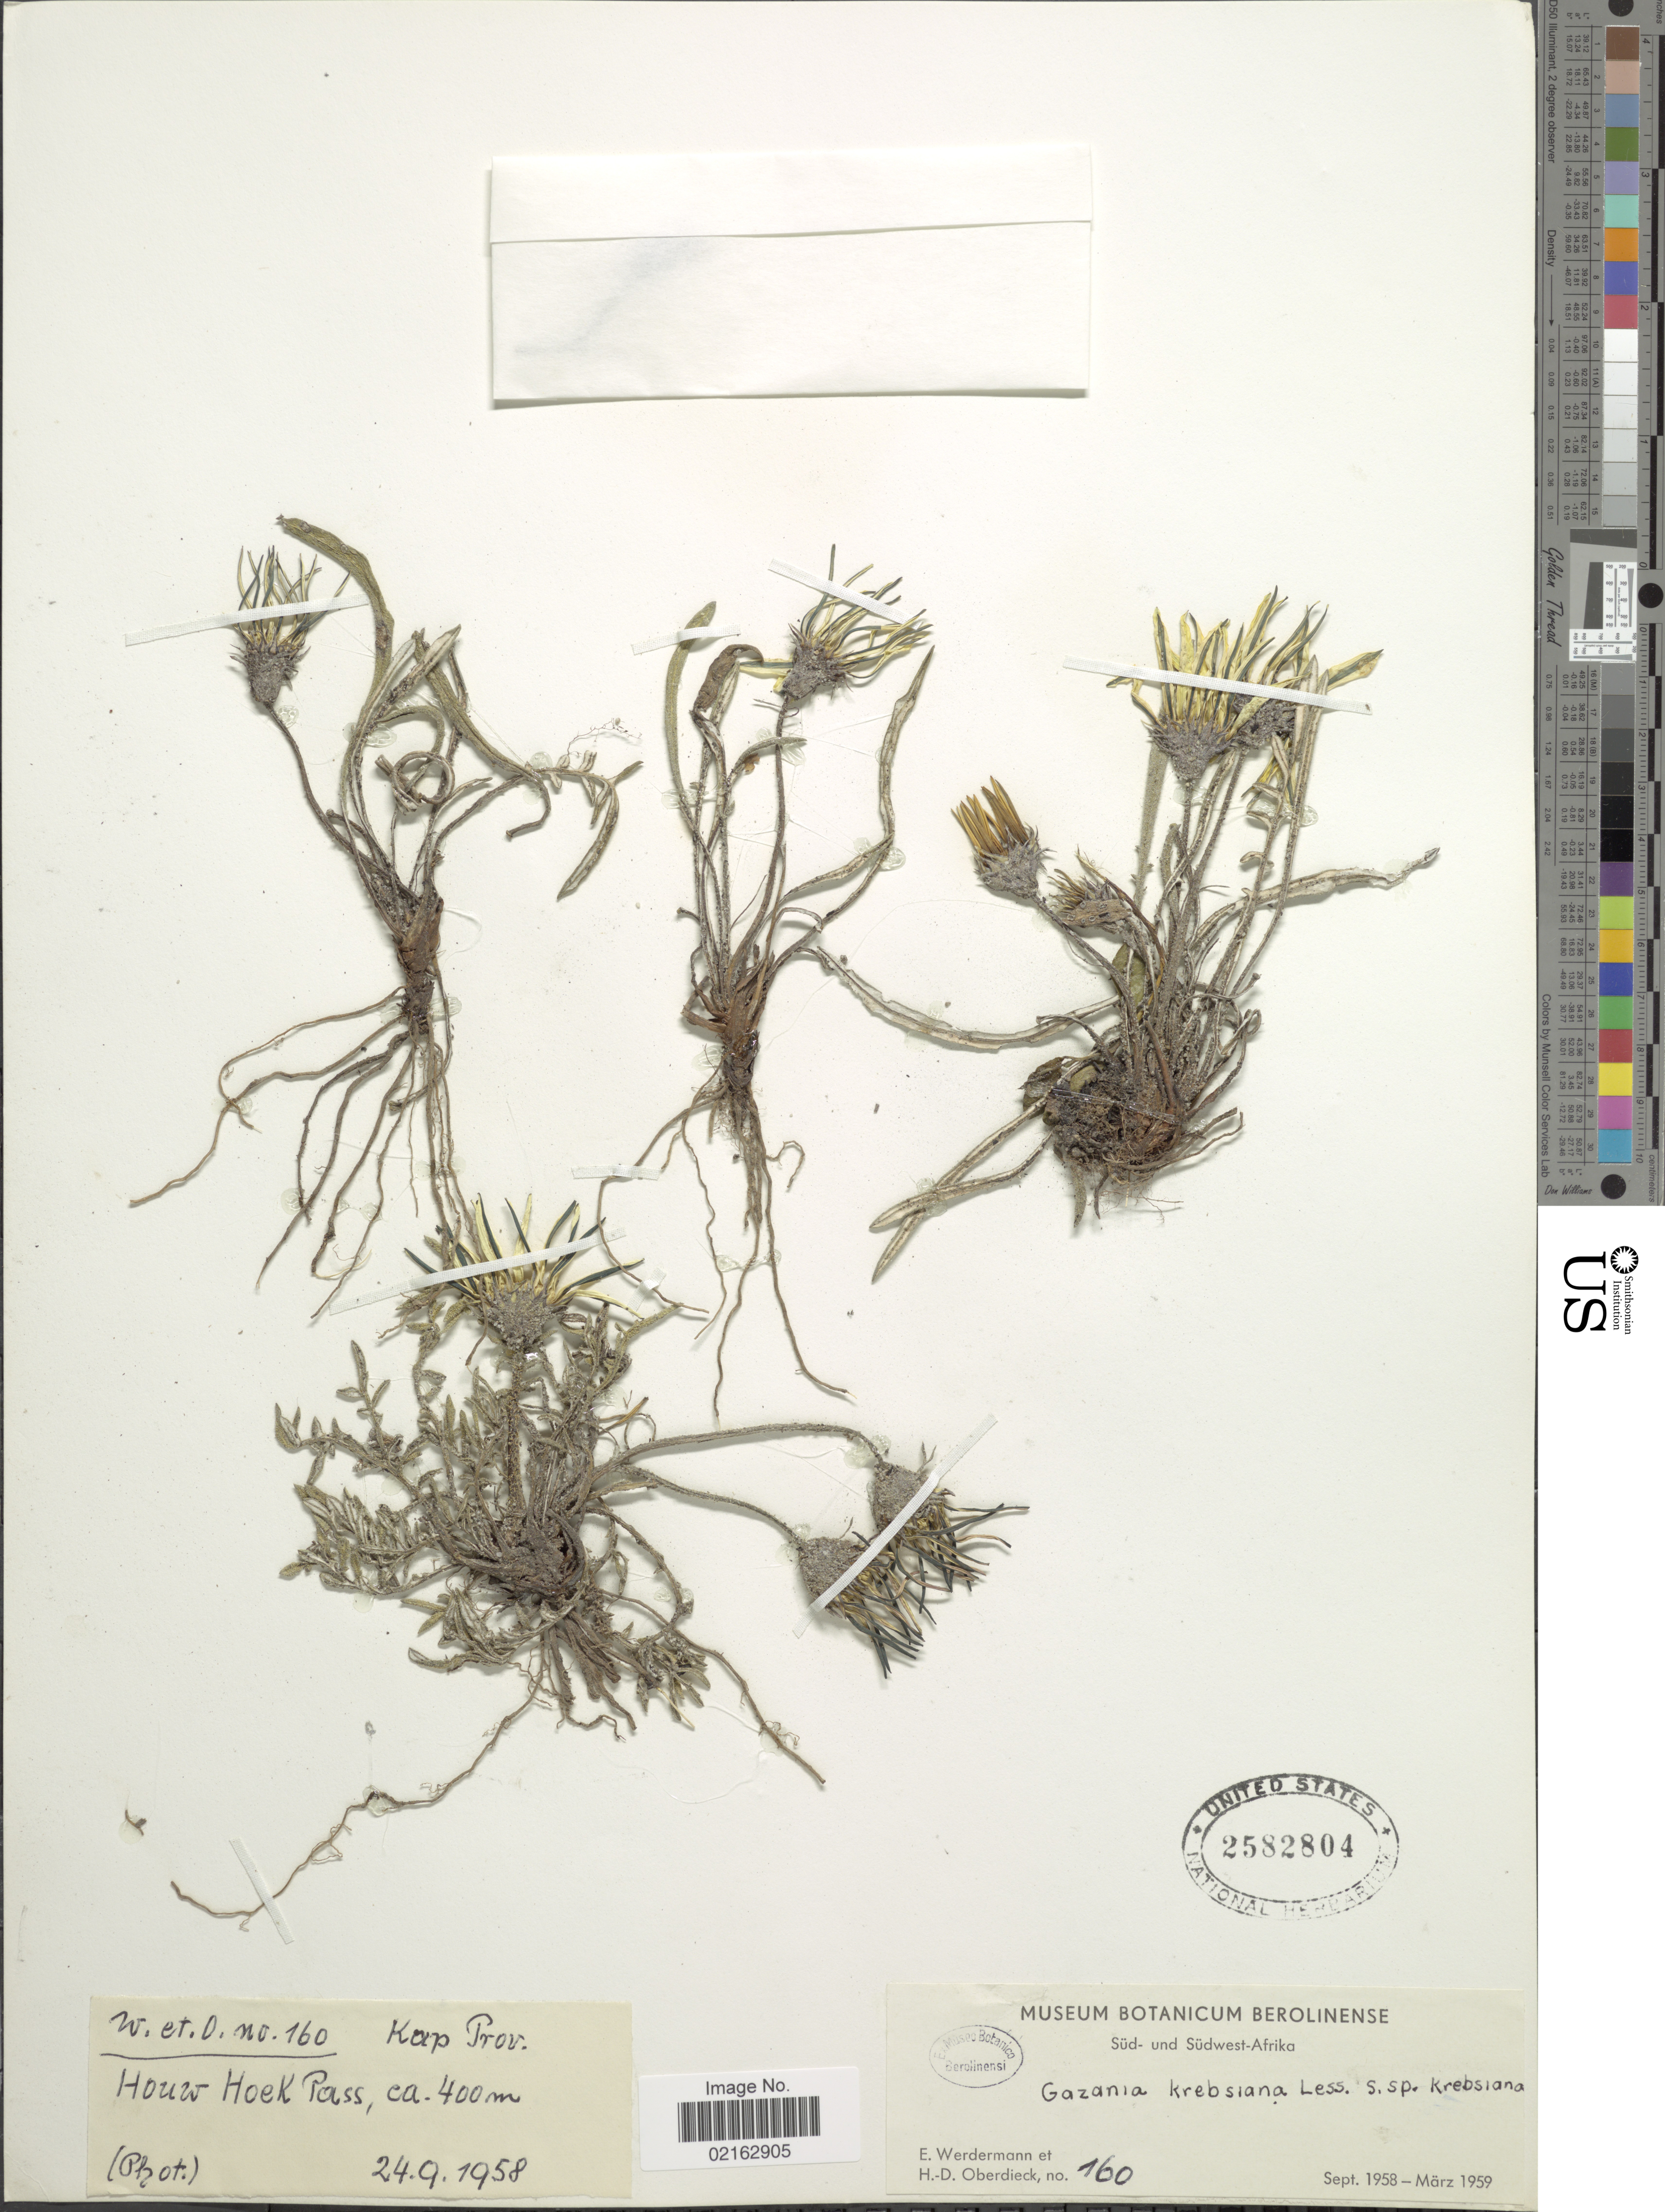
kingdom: Plantae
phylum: Tracheophyta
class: Magnoliopsida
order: Asterales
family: Asteraceae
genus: Gazania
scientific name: Gazania krebsiana subsp. krebsiana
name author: Less.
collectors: E. Werdermann & H. Oberdieck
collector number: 160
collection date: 1958-09-24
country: South Africa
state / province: Western Cape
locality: Kap Prov. Houw Hoek Pass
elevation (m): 400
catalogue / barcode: US 2582804